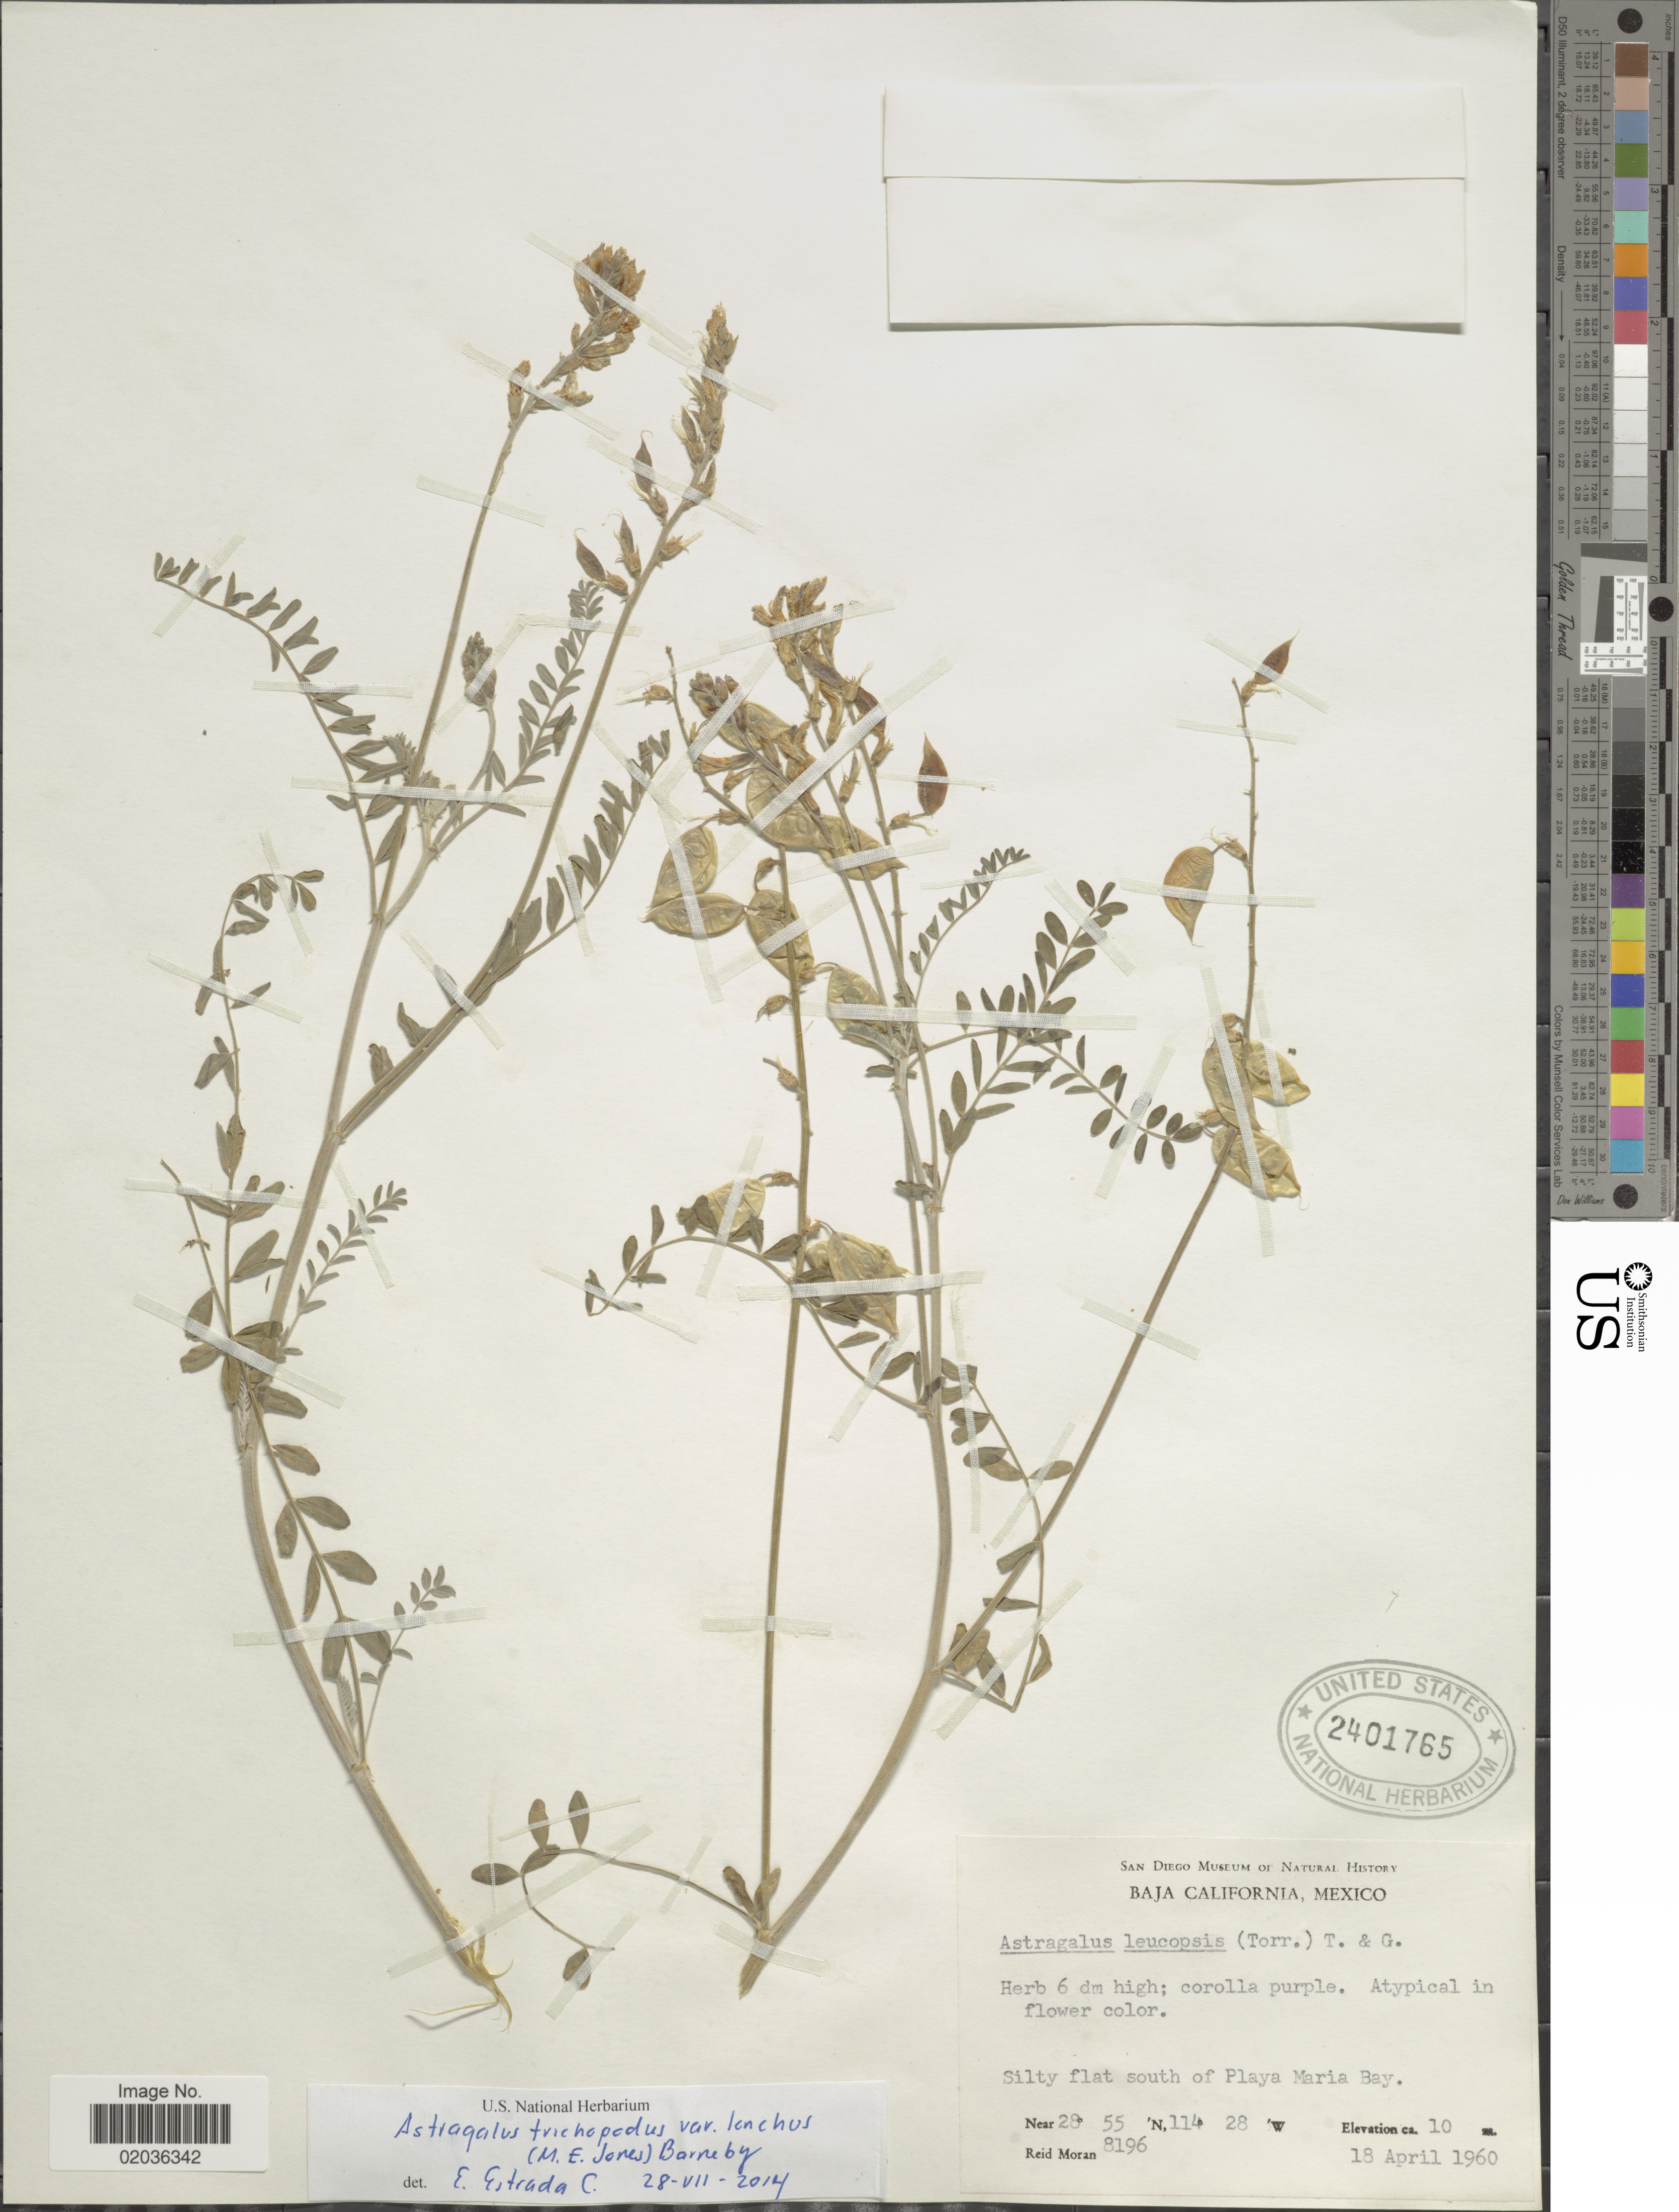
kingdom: Plantae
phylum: Tracheophyta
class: Magnoliopsida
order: Fabales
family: Fabaceae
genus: Astragalus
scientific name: Astragalus trichopodus var. lonchus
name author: (M.E. Jones) Barneby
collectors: R. V. Moran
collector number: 8196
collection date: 1960-04-18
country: Mexico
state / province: Baja California Norte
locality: Silty flat south of Playa Maria Bay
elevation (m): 10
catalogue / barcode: US 2401765